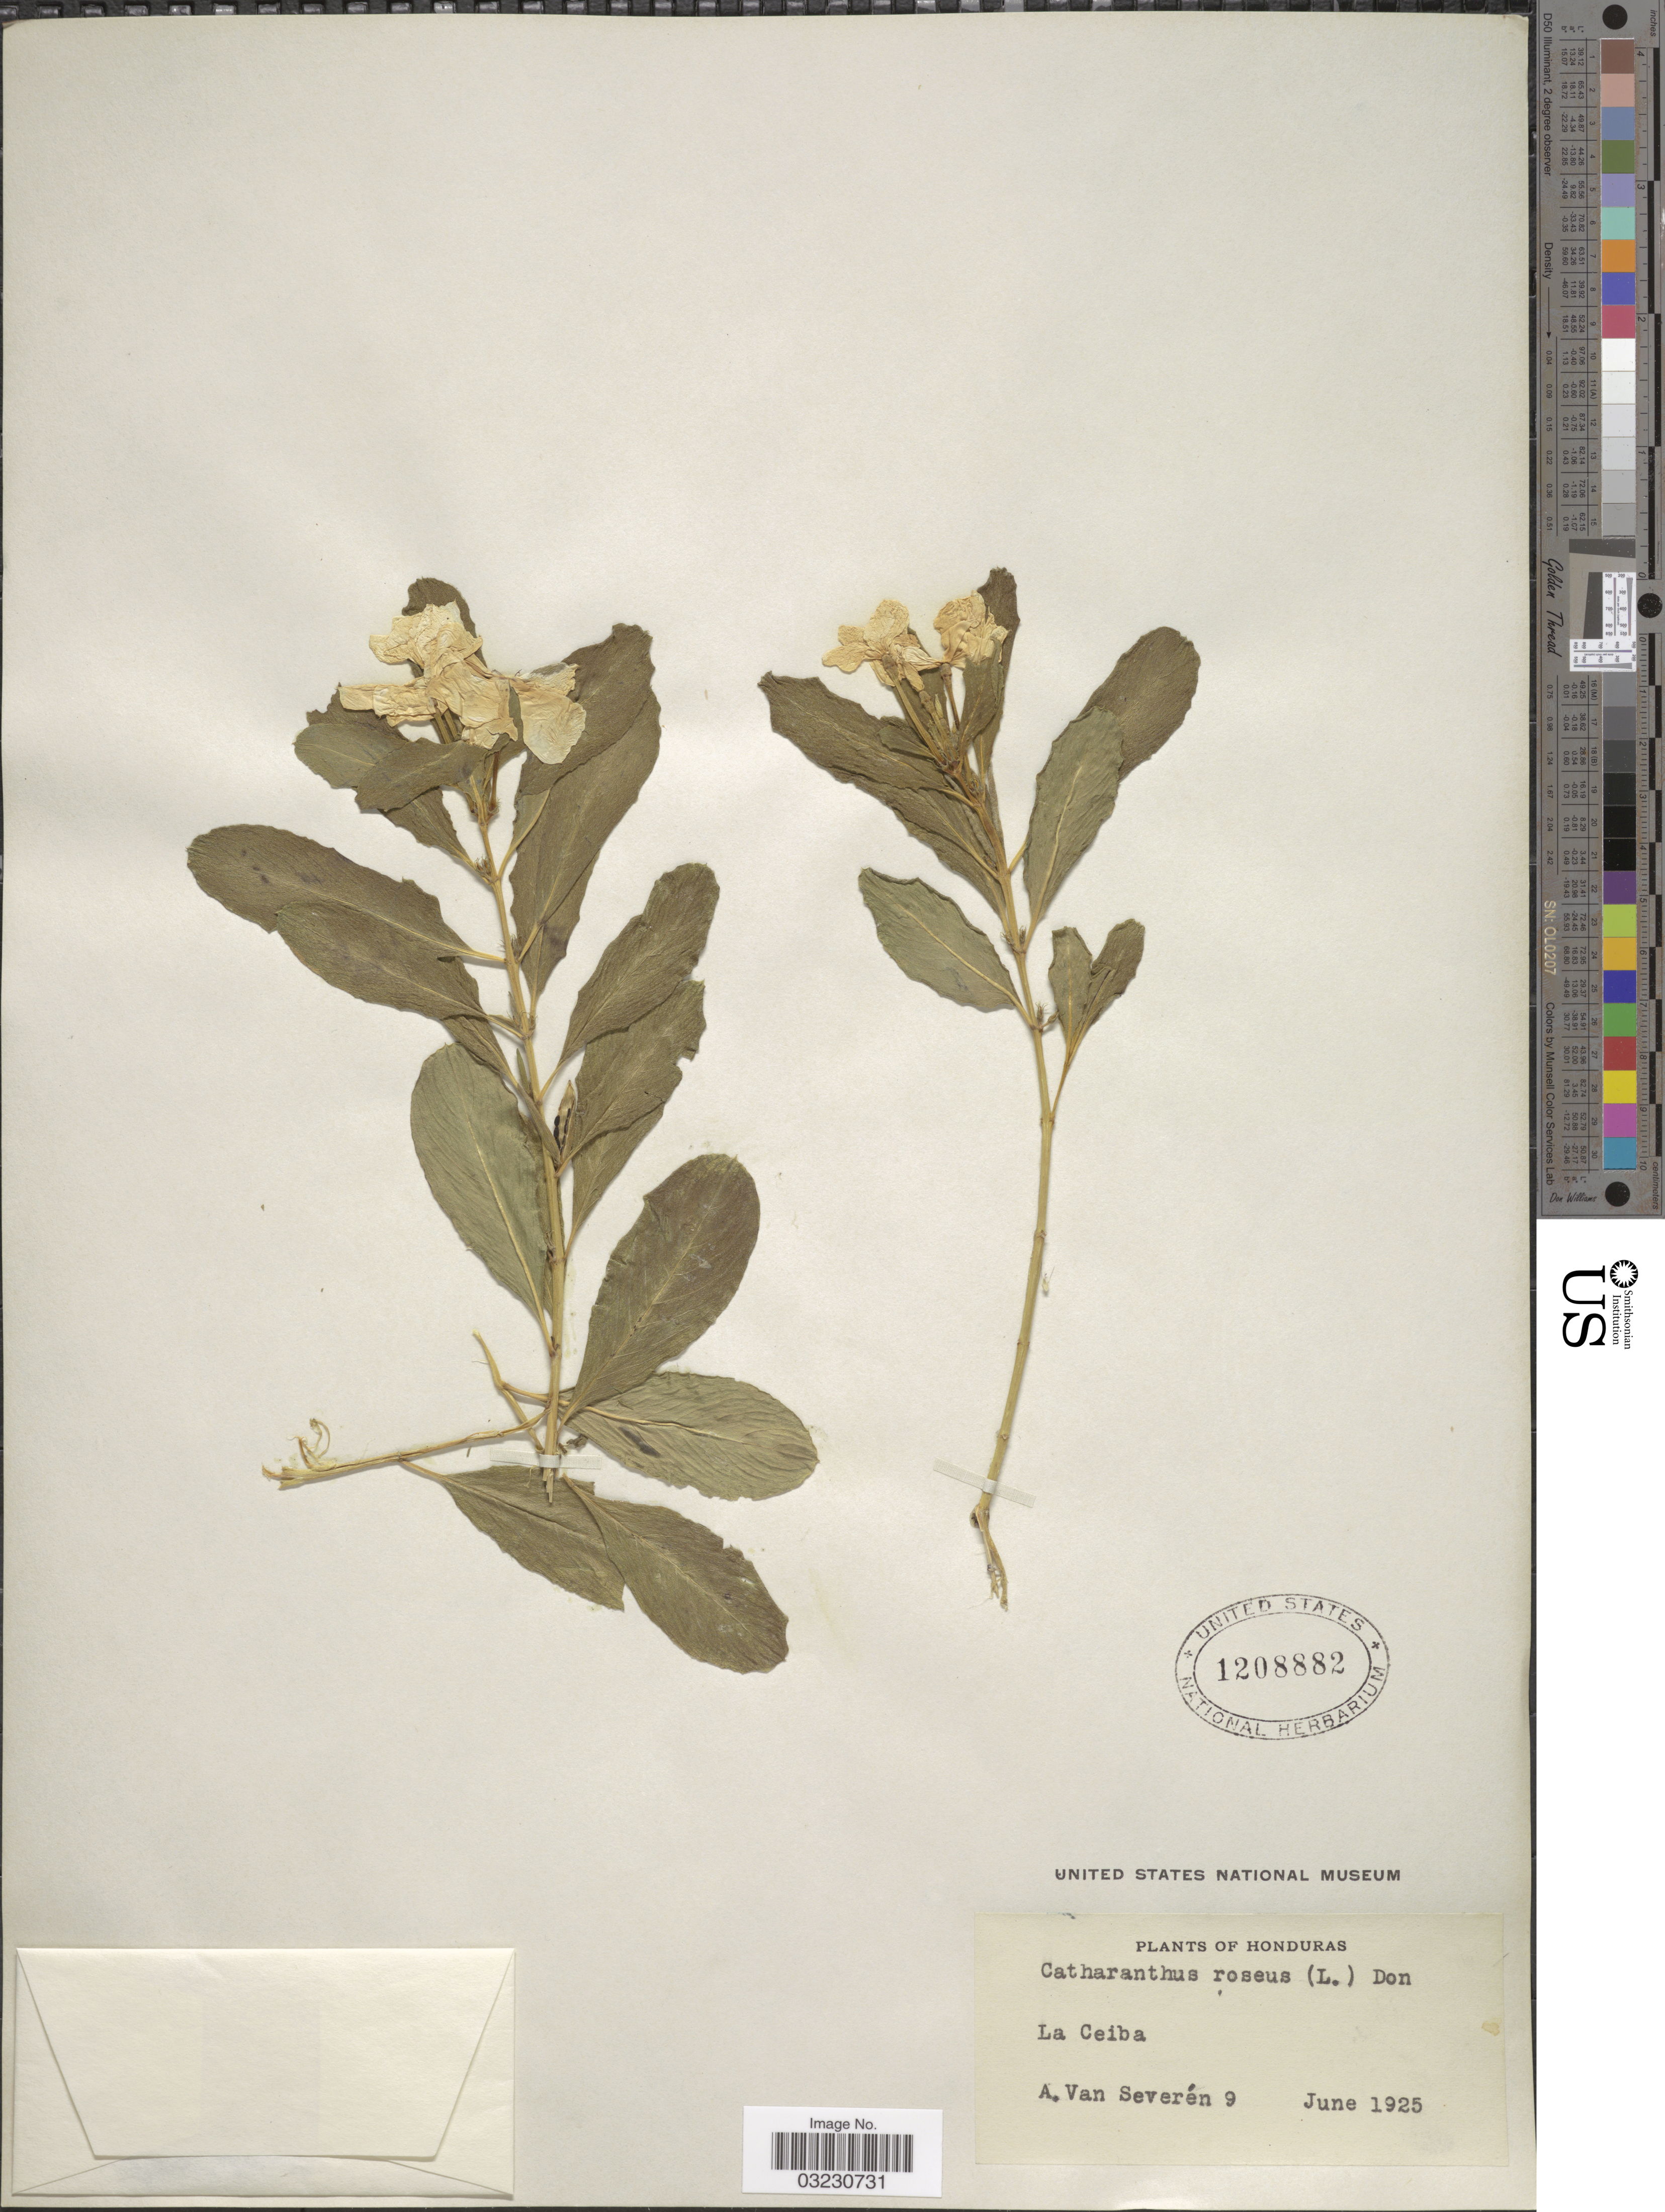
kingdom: Plantae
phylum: Tracheophyta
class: Magnoliopsida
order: Gentianales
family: Apocynaceae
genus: Catharanthus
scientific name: Catharanthus roseus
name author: (L.) G. Don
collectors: A. Van Severen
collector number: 9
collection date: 1925-06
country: Honduras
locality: La Ceiba.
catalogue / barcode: US 1208882